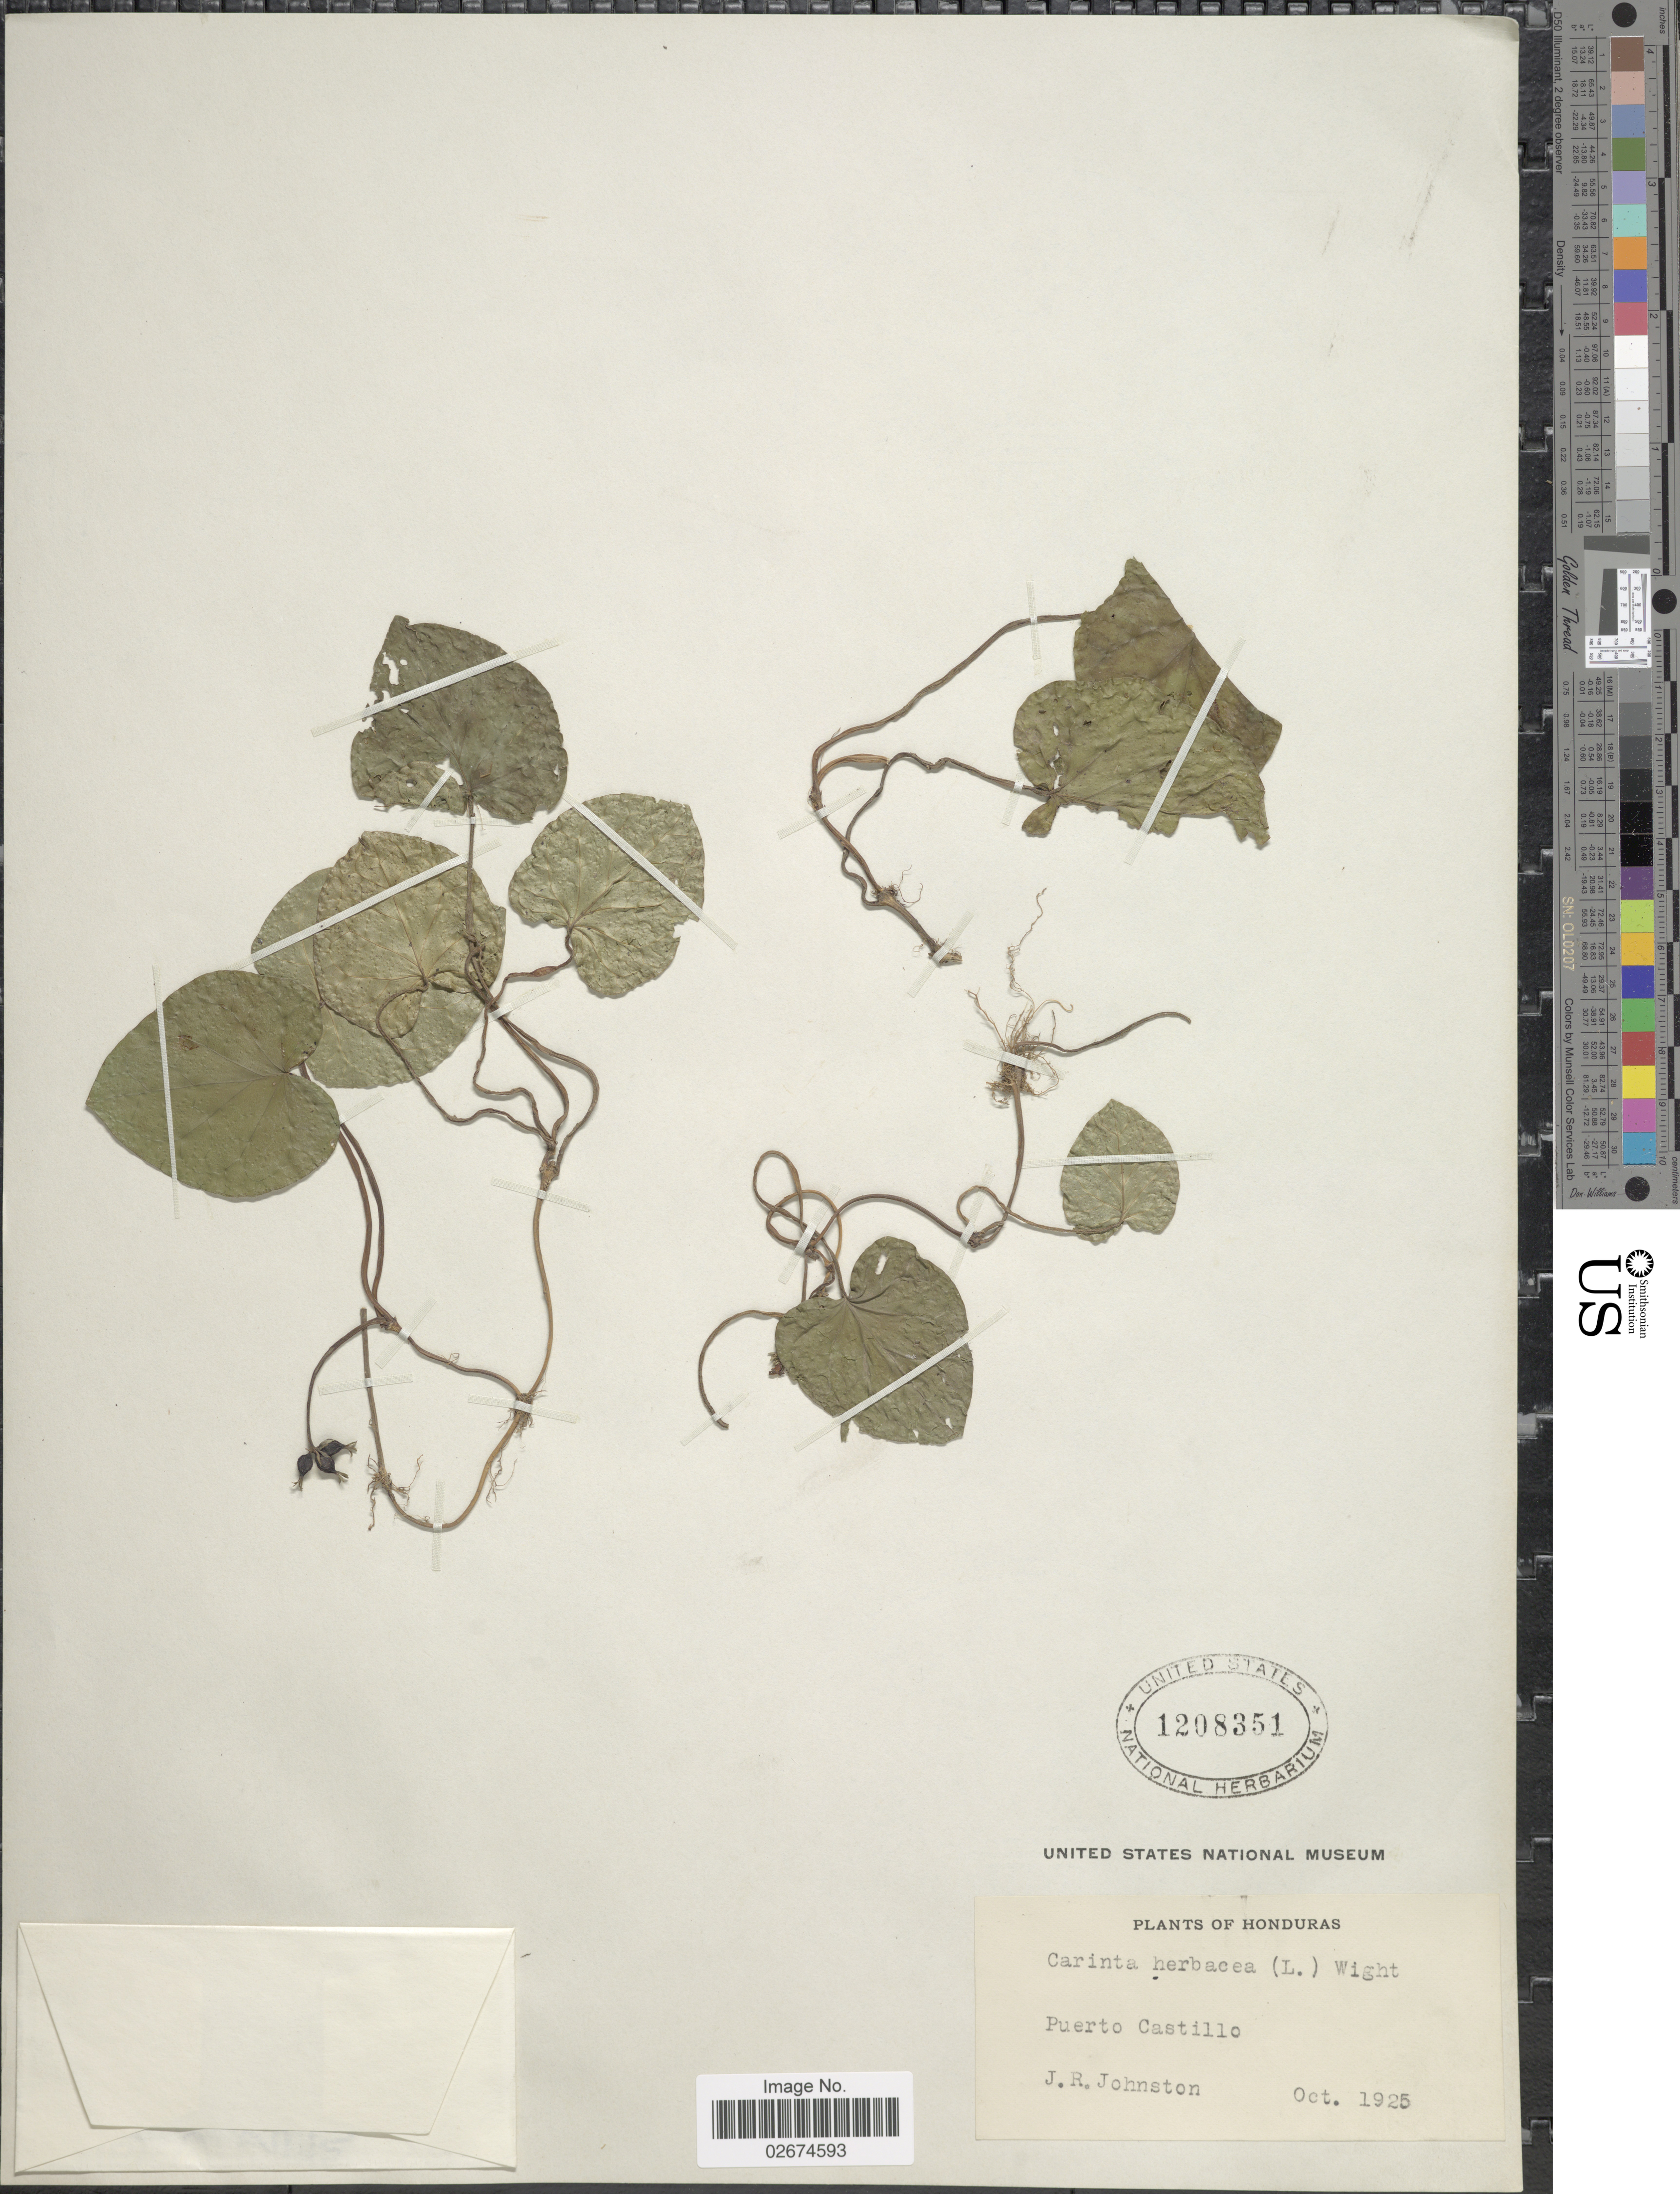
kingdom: Plantae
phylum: Tracheophyta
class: Magnoliopsida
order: Gentianales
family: Rubiaceae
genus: Geophila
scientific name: Geophila herbacea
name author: (Jacq.) K. Schum.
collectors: J. Johnston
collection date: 1925-10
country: Honduras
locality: Puerto Castillo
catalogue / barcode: US 1208351